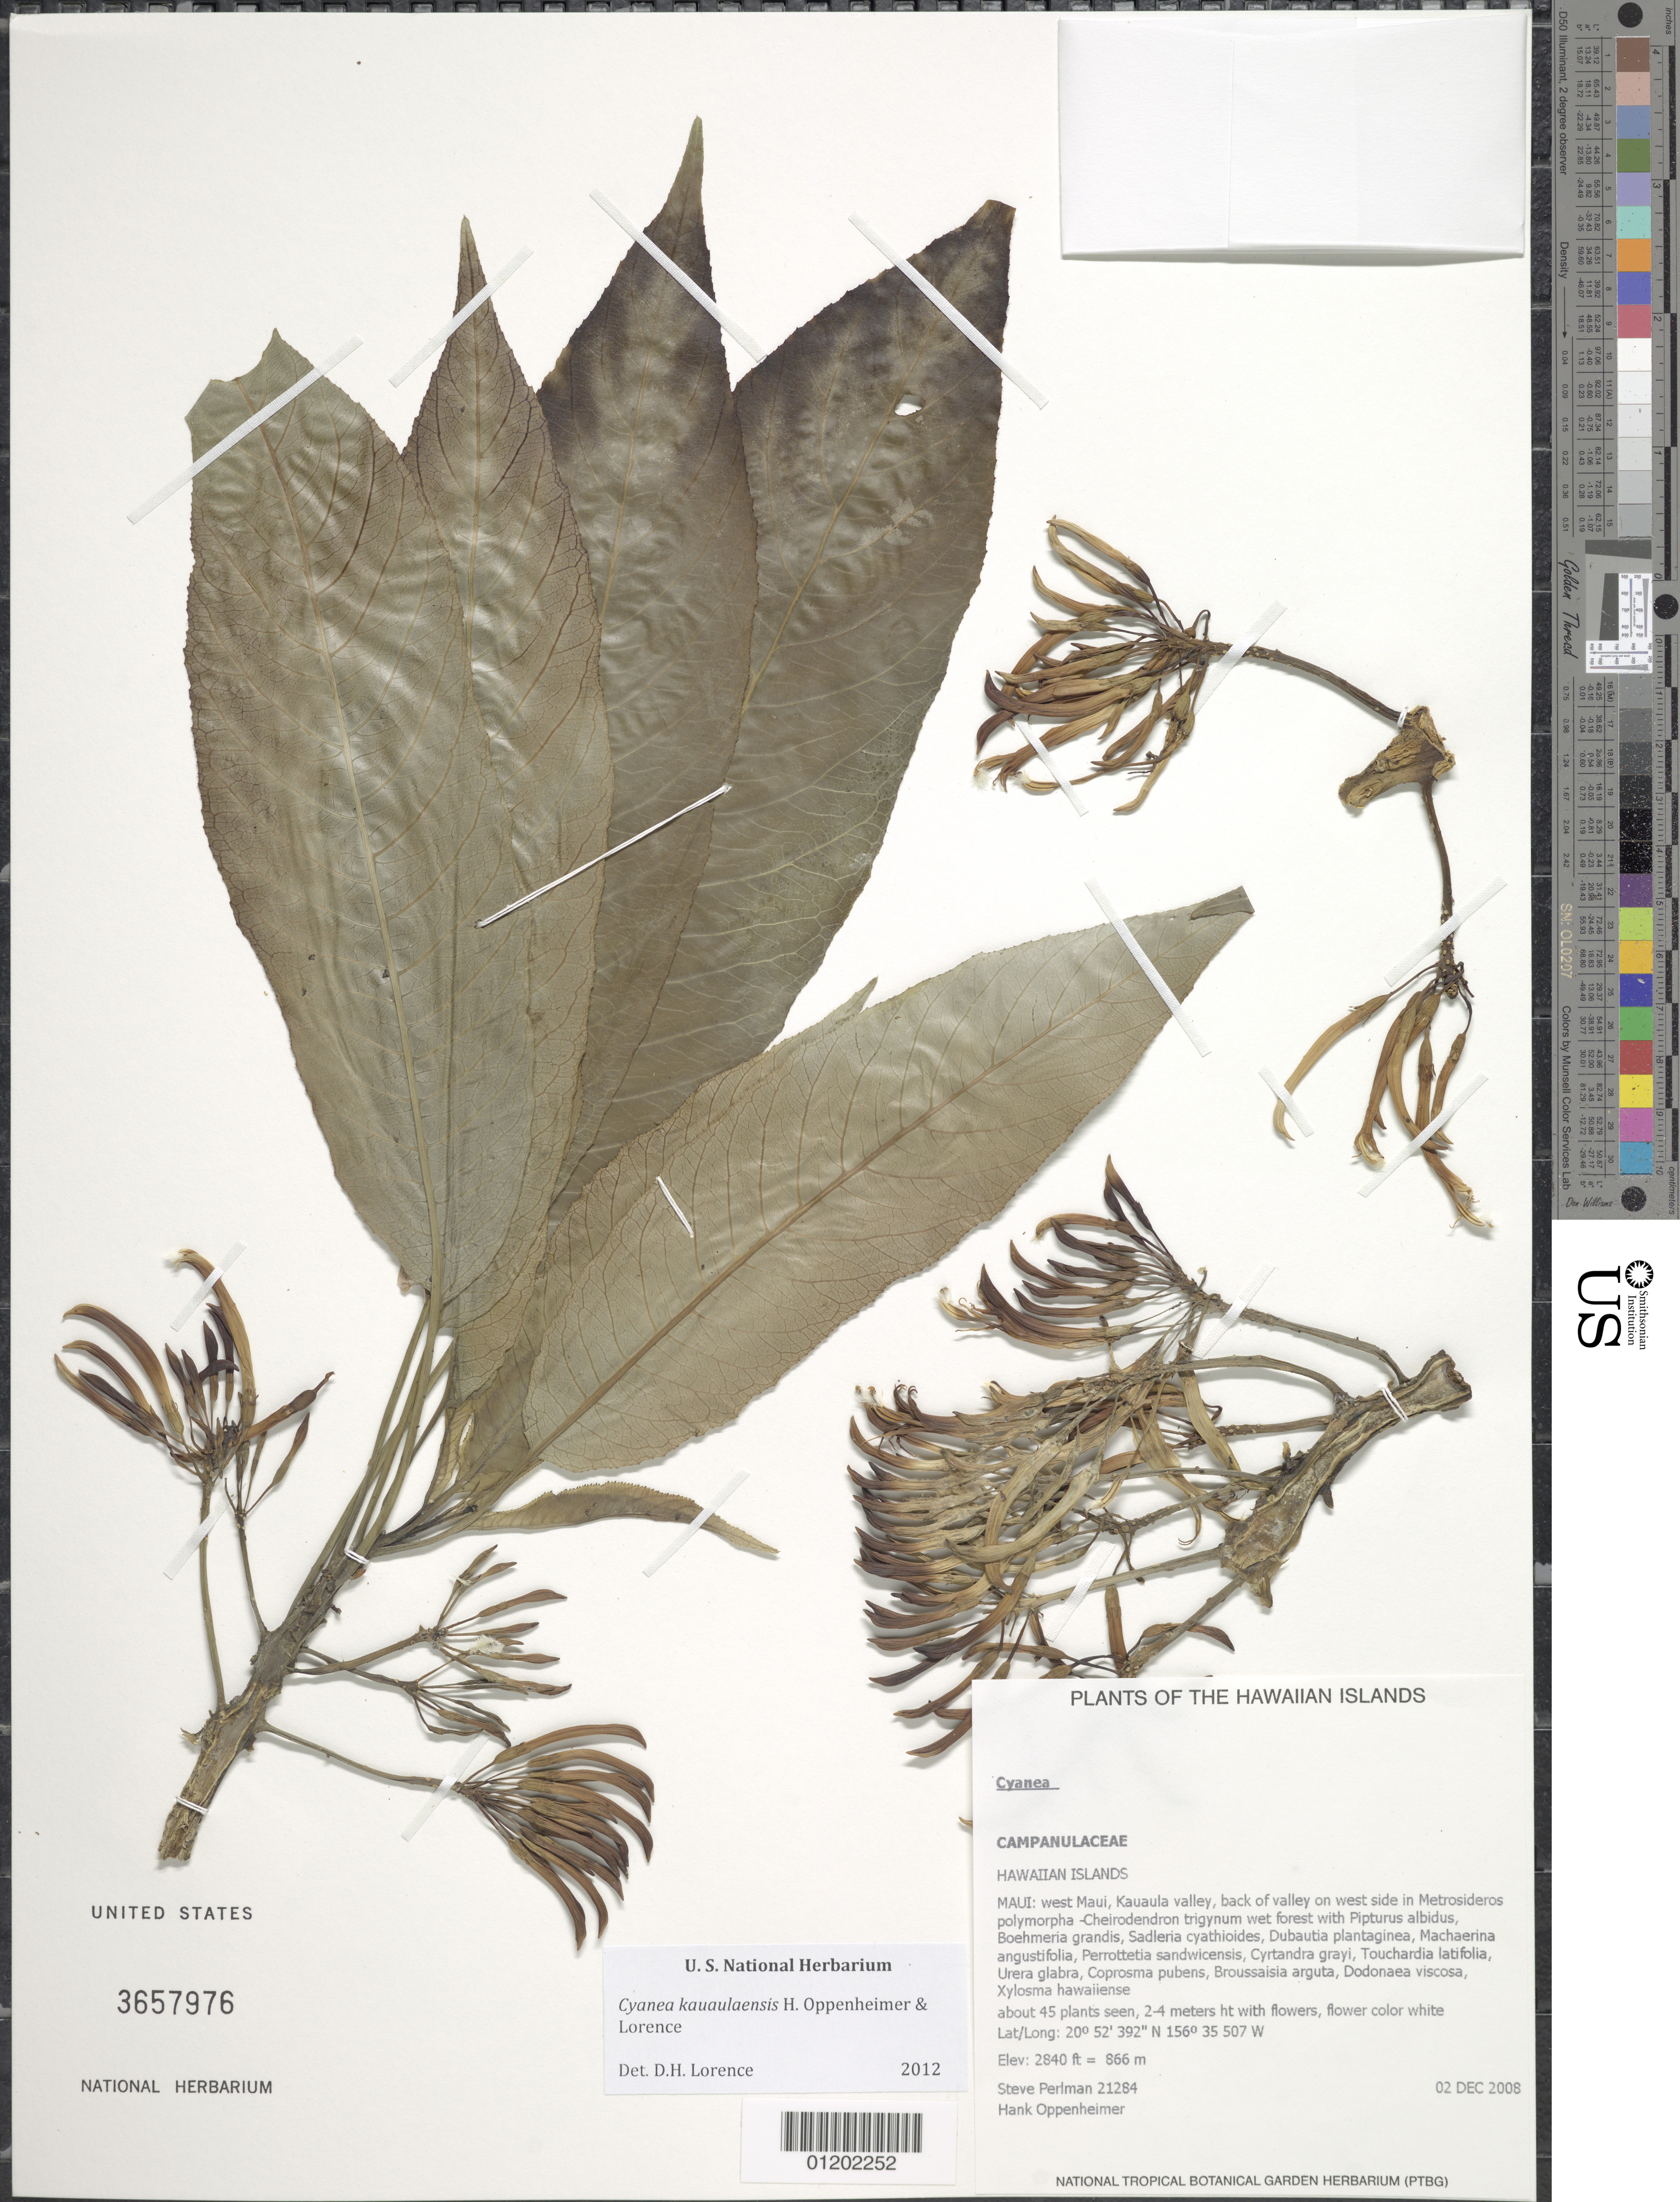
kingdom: Plantae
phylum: Tracheophyta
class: Magnoliopsida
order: Asterales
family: Campanulaceae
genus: Cyanea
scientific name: Cyanea kauaulaensis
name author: H. Oppenh. & Lorence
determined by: Lorence, David H., (PTBG), National Tropical Botanical Garden (UNITED STATES)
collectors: S. P. Perlman & H. Oppenheimer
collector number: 21284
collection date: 2008-12-02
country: United States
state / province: Hawaii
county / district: Maui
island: Maui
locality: W Maui, Kauaula velley, back of valley on W side.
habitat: Wet forest.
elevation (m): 866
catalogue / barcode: US 3657976